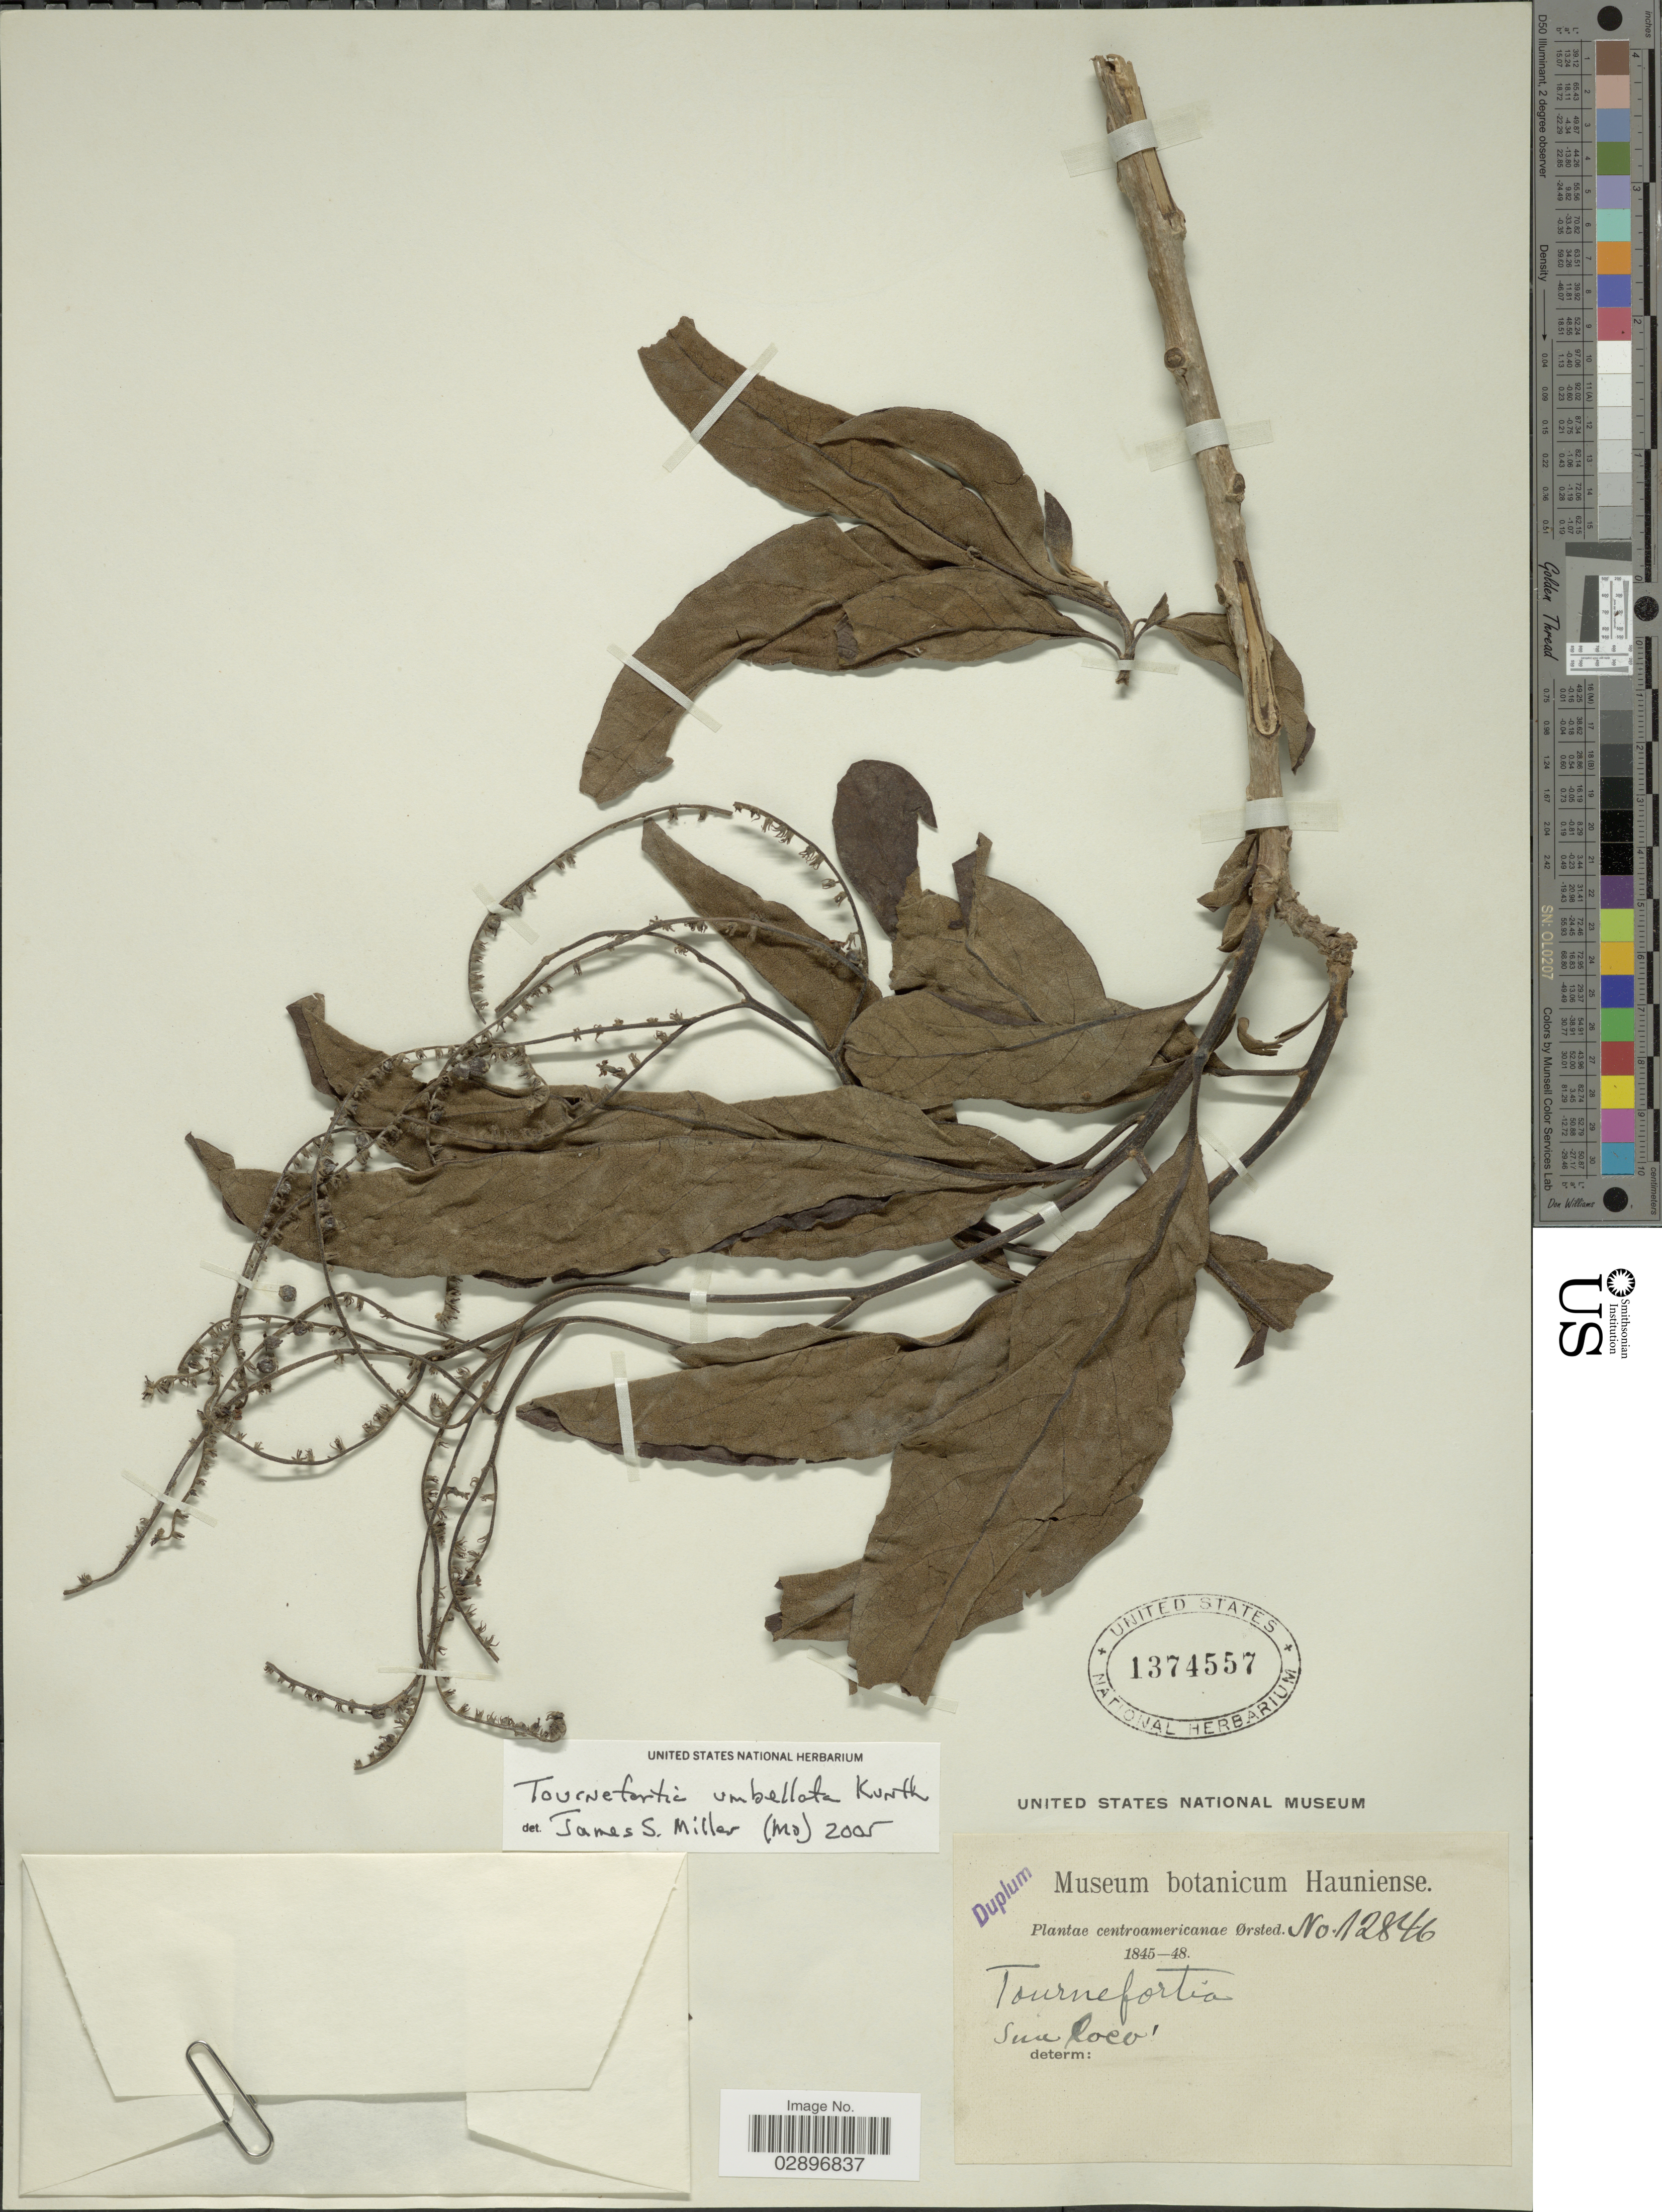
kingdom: Plantae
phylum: Tracheophyta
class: Magnoliopsida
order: Boraginales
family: Heliotropiaceae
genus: Tournefortia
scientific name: Tournefortia umbellata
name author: Kunth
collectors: Ørsted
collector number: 12846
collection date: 1845/1848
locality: Centroamericanae.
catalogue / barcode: US 1374557